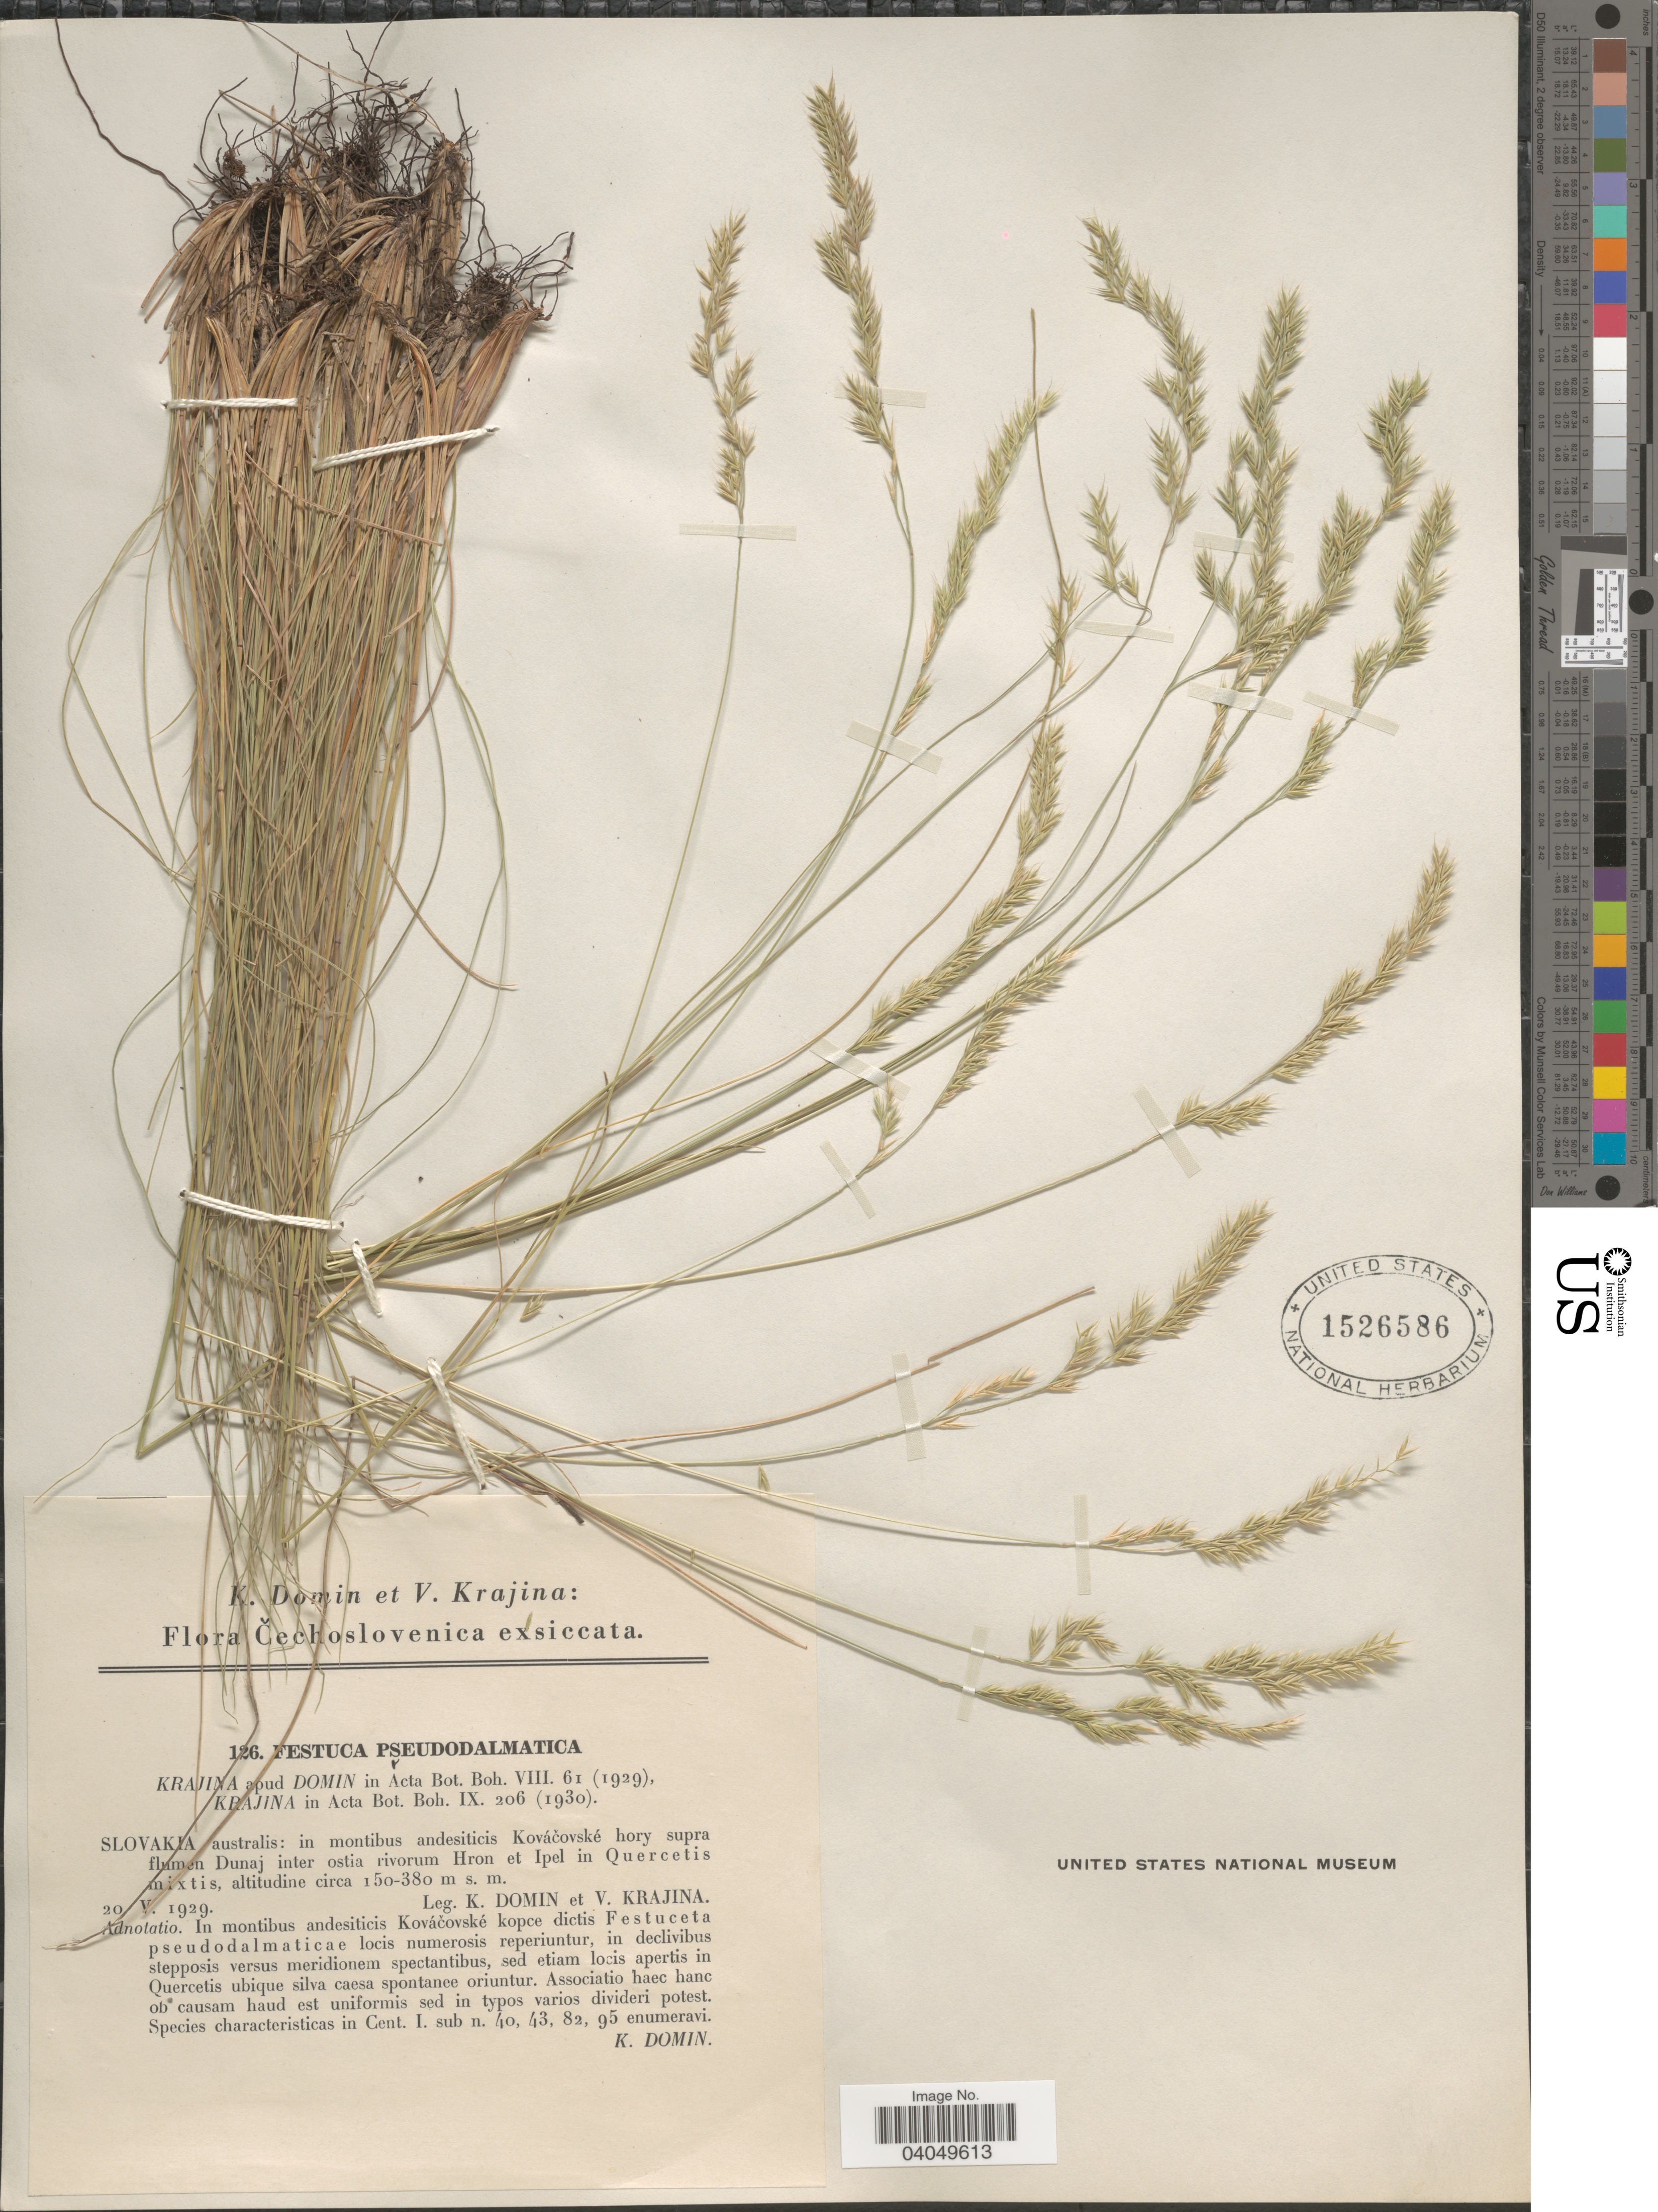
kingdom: Plantae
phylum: Tracheophyta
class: Liliopsida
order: Poales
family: Poaceae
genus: Festuca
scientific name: Festuca ovina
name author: L.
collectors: K. Domin & V. Krajina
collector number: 126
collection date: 1929-05-20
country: Slovakia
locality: Cechoslovenica. Slovakia australis: in montibus andesiticis Kovácovské hory supra flumen Dunaj inter ostia rivorum Hron et Ipel in Quercetis mixtis.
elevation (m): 150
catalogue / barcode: US 1526586